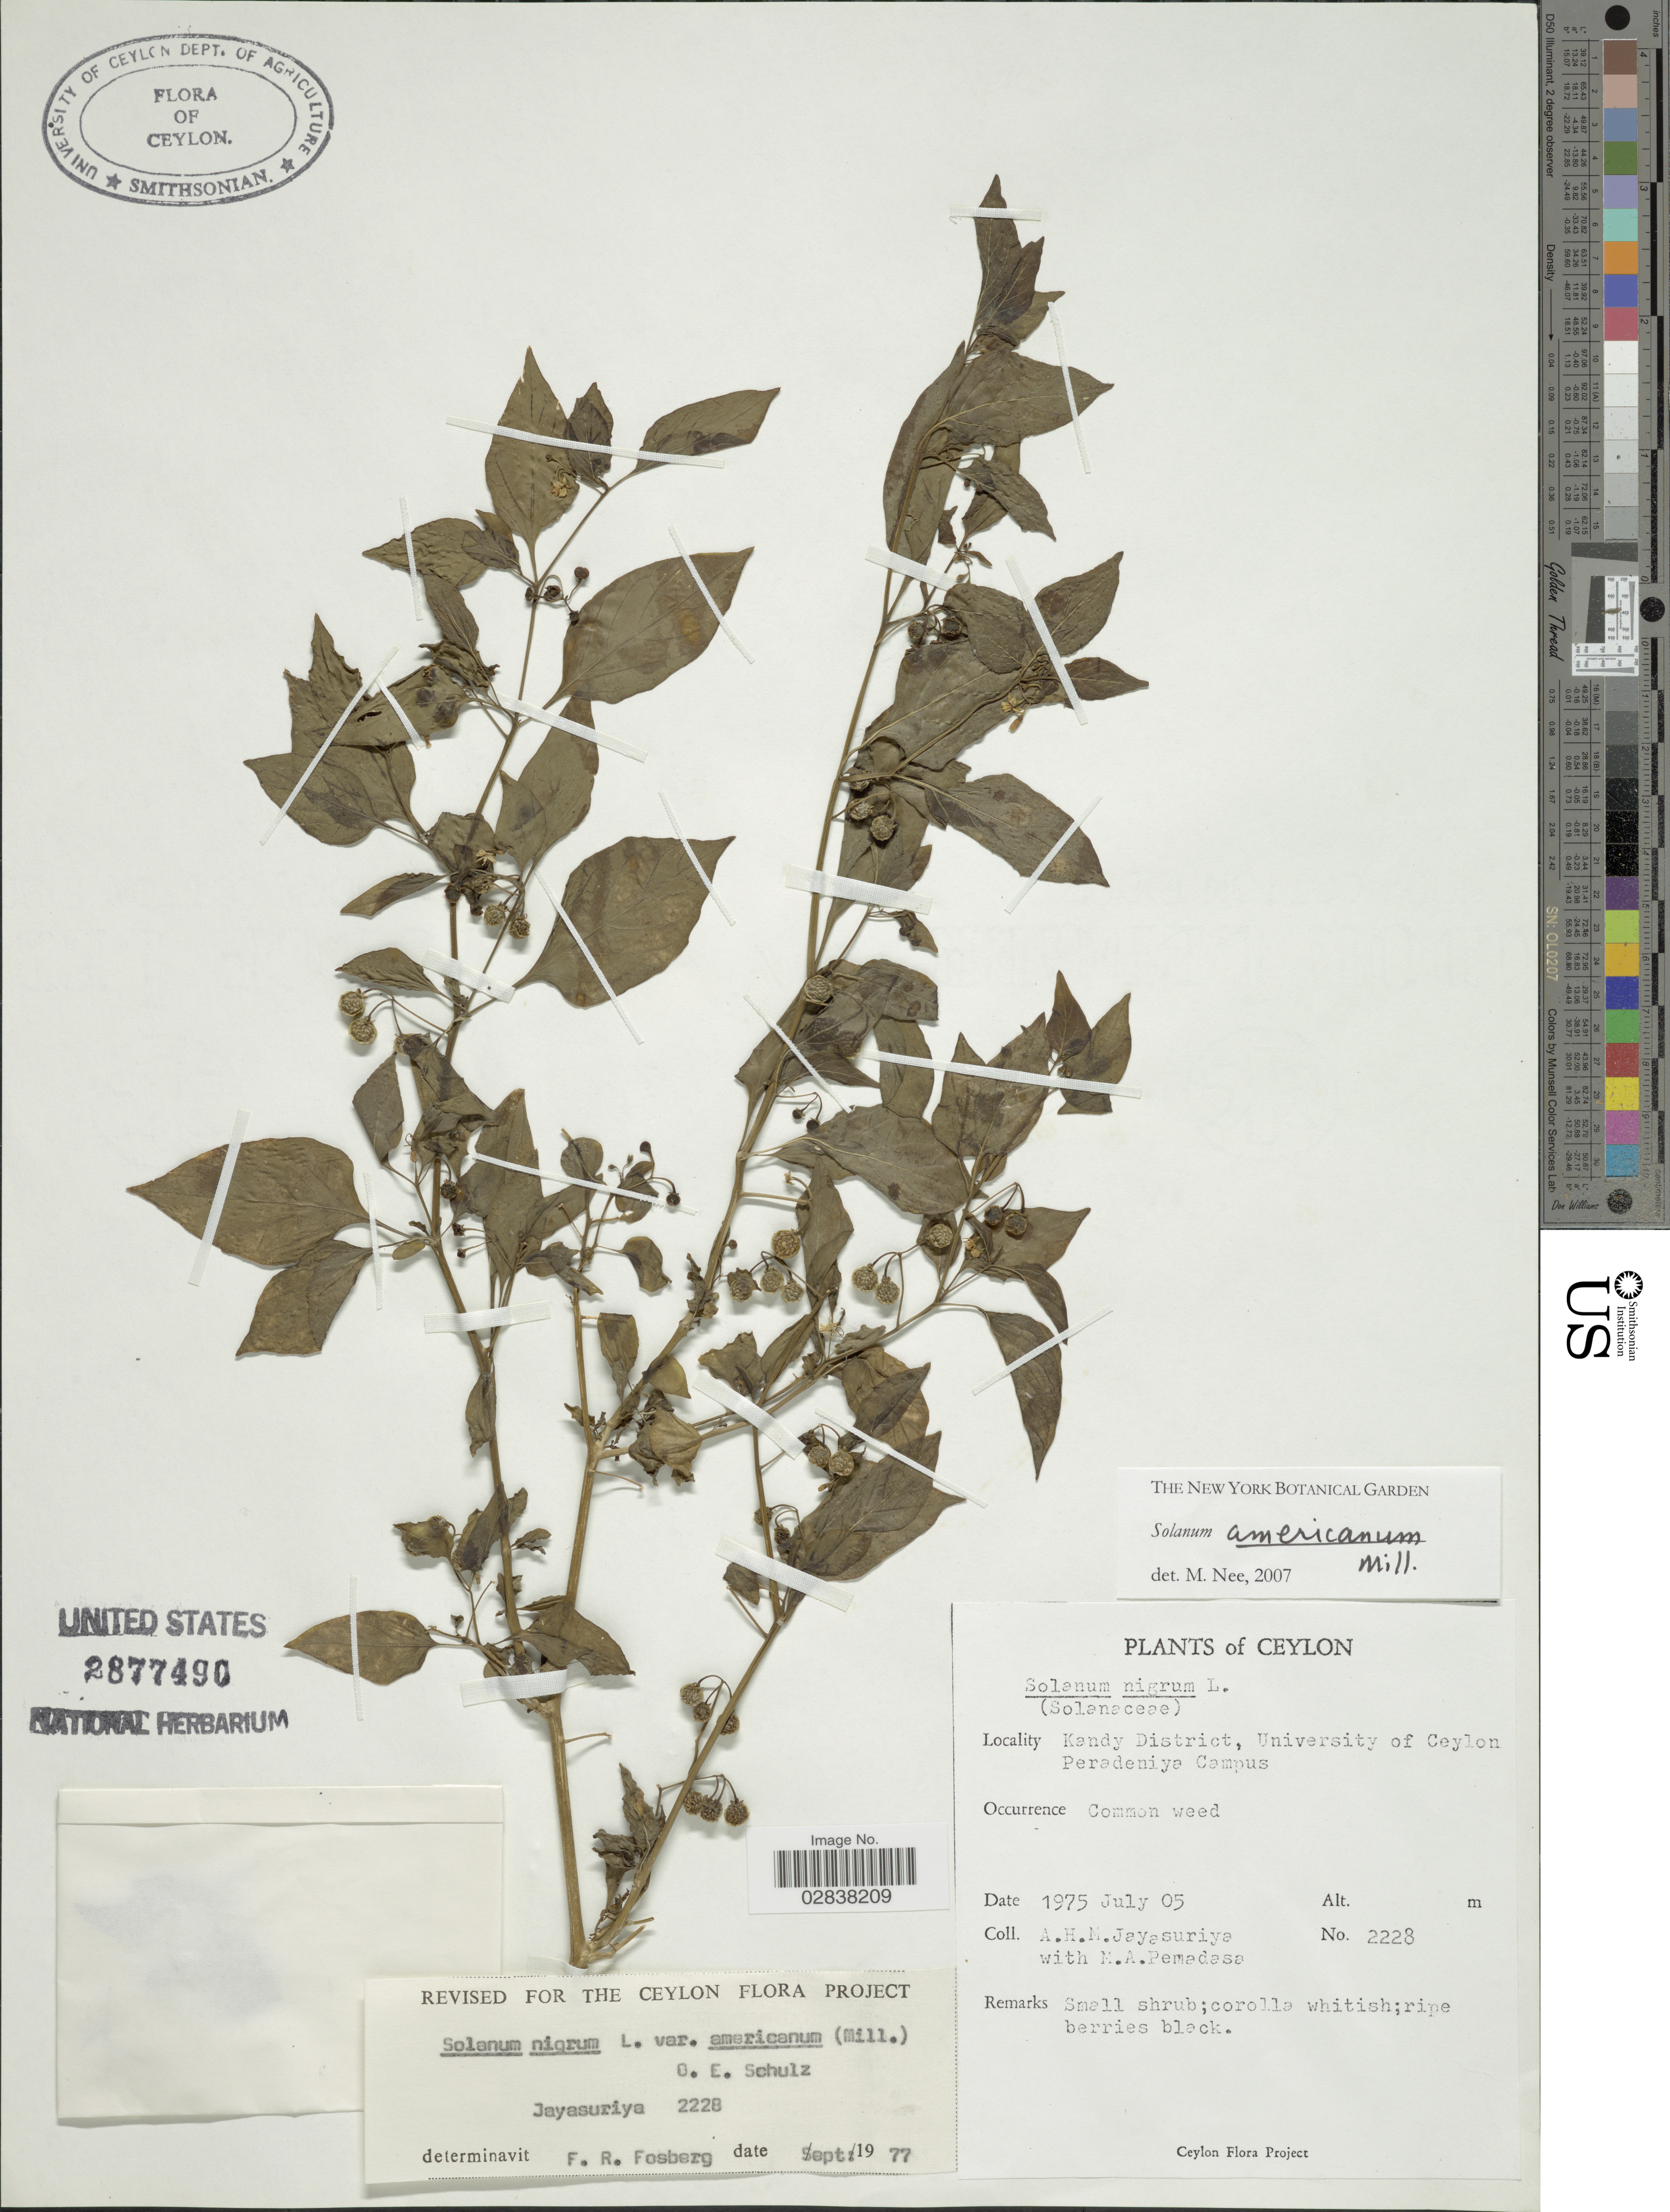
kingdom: Plantae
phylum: Tracheophyta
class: Magnoliopsida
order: Solanales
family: Solanaceae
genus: Solanum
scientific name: Solanum americanum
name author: Mill.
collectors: A. H. Jayasuriya & M. A. Pemadase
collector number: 2228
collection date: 1975-07-05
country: Sri Lanka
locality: Ceylon, Kandy District, University of Ceylon Peradeniya Campus.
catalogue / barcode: US 2877490